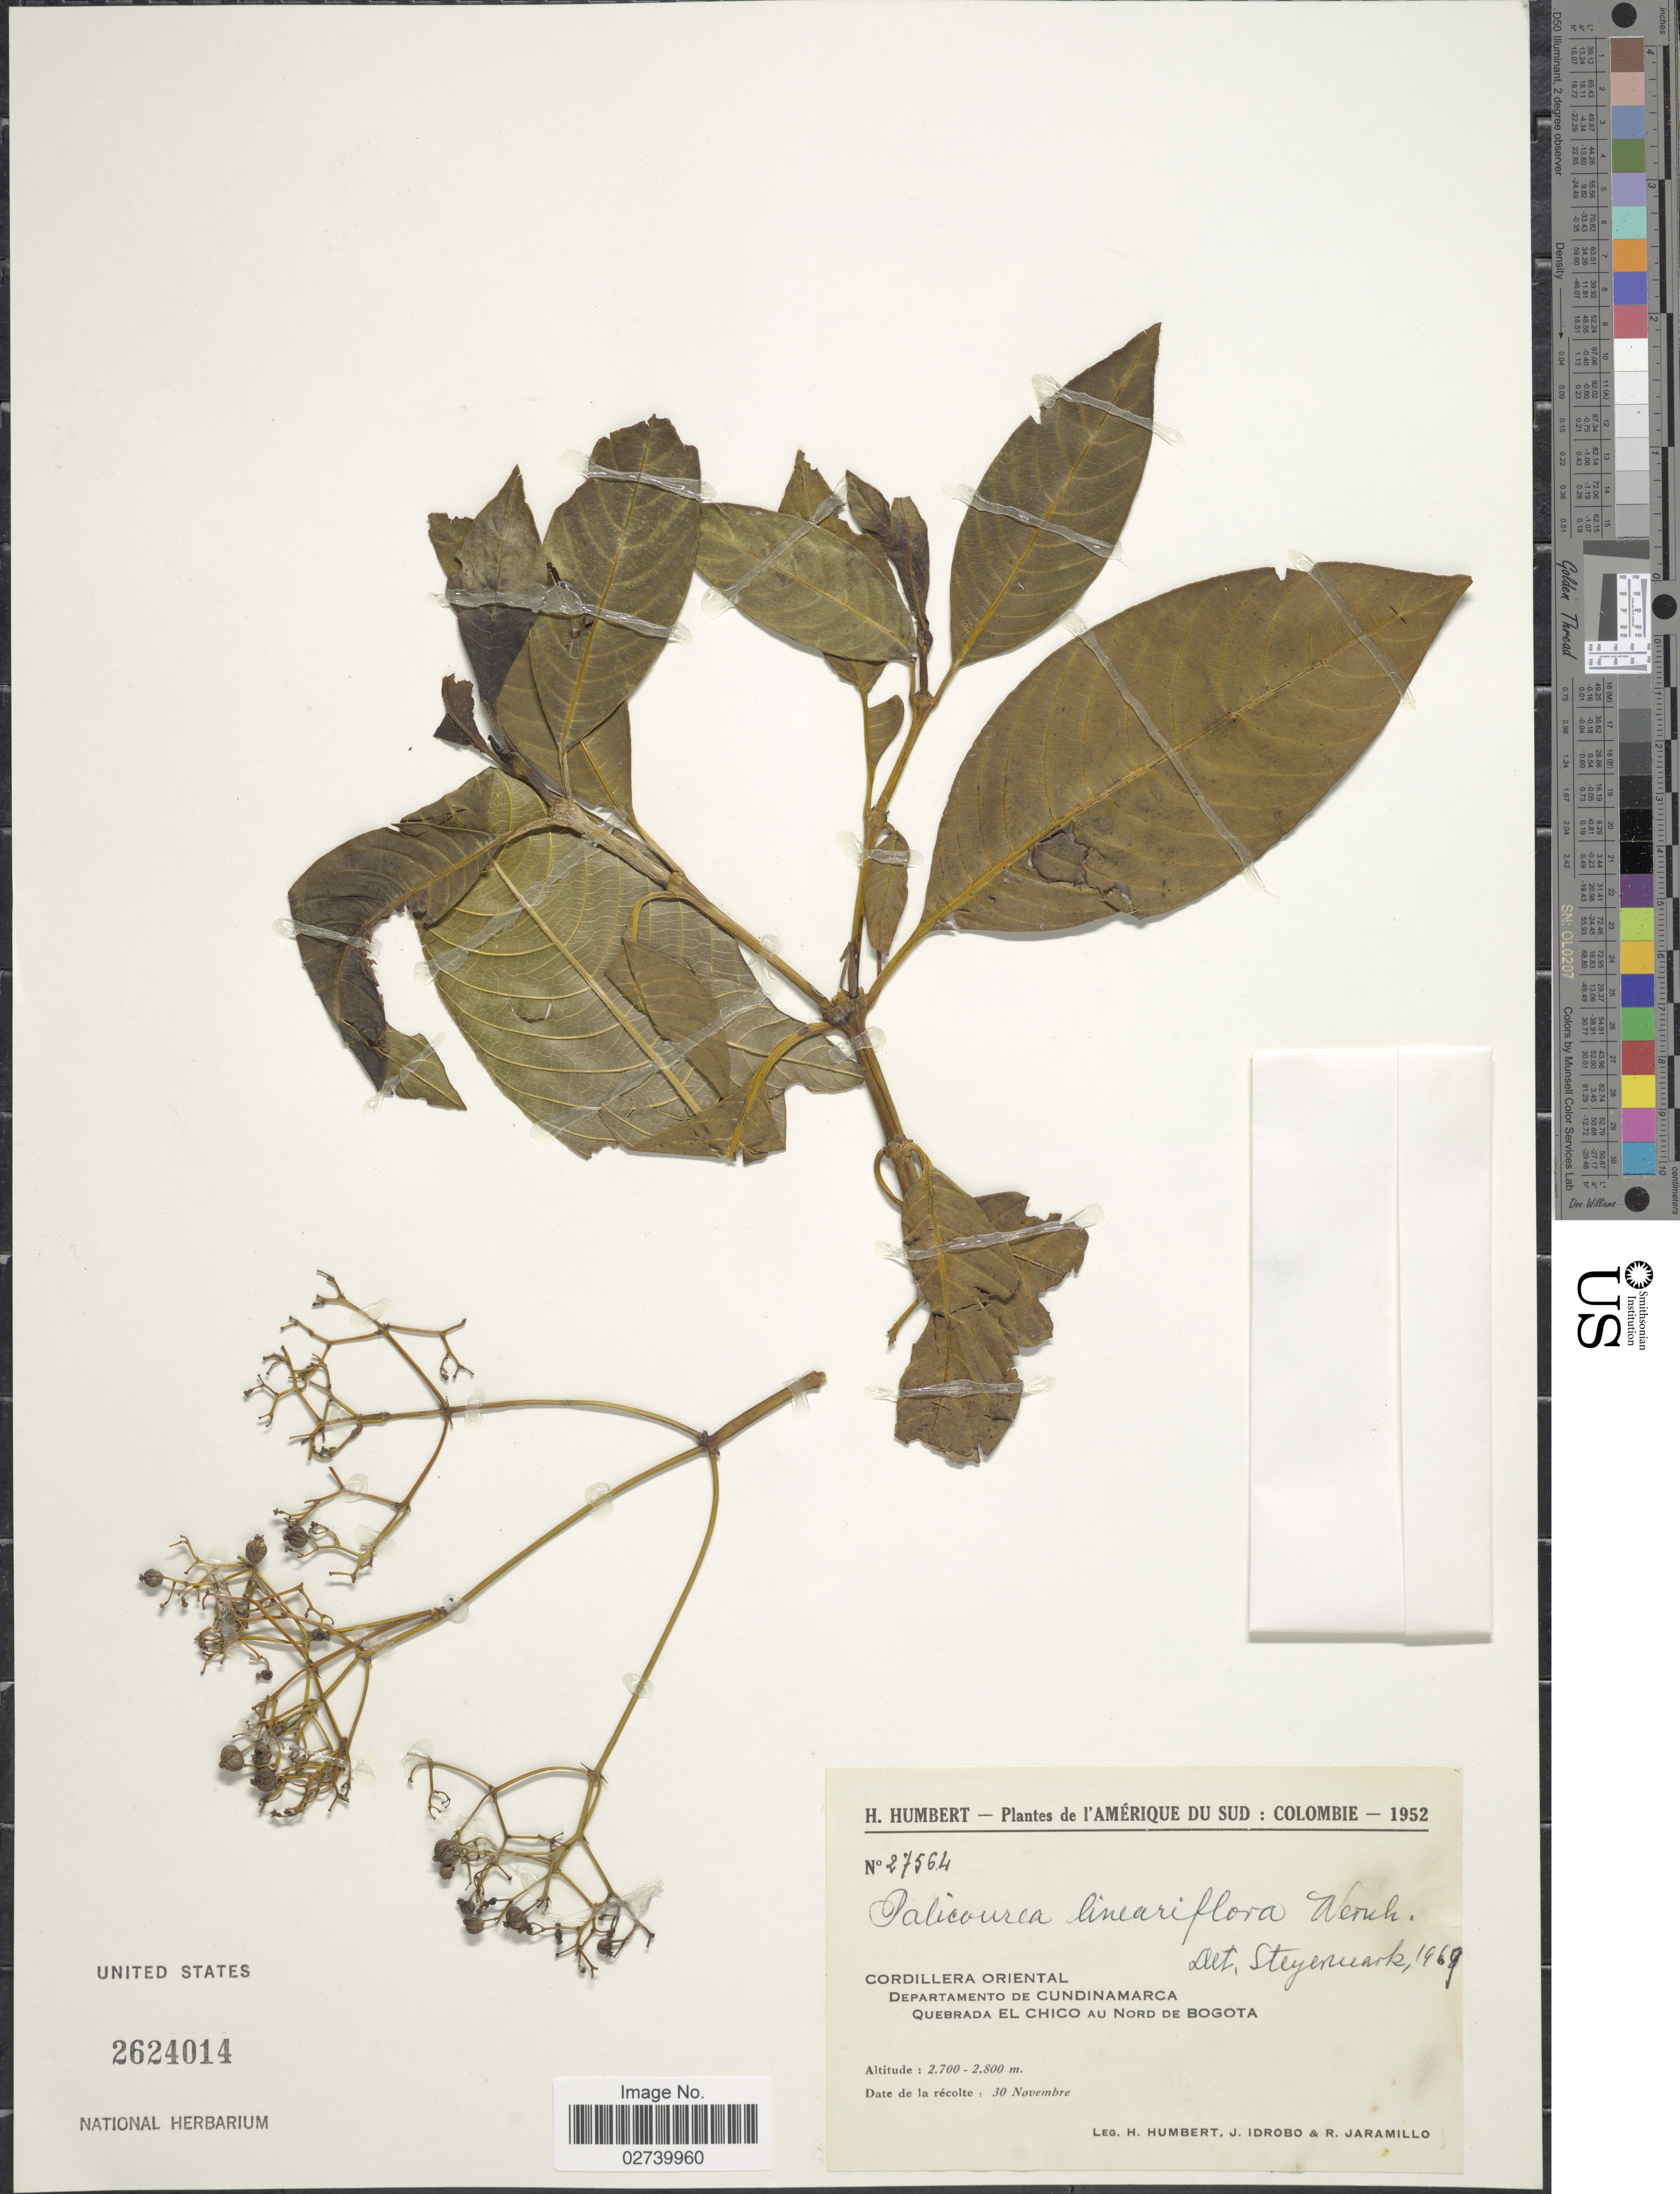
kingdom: Plantae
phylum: Tracheophyta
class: Magnoliopsida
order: Gentianales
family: Rubiaceae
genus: Palicourea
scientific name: Palicourea lineariflora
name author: Wernham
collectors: H. Humbert, J. M. Idrobo & R. Jaramillo M.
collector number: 27564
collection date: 1952-11-30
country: Colombia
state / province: Cundinamarca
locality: L'Amerique du Sud: Colombie. Cordillera Oriental. Quebrada El Chico au Nord de Bogota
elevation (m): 2700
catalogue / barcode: US 2624014